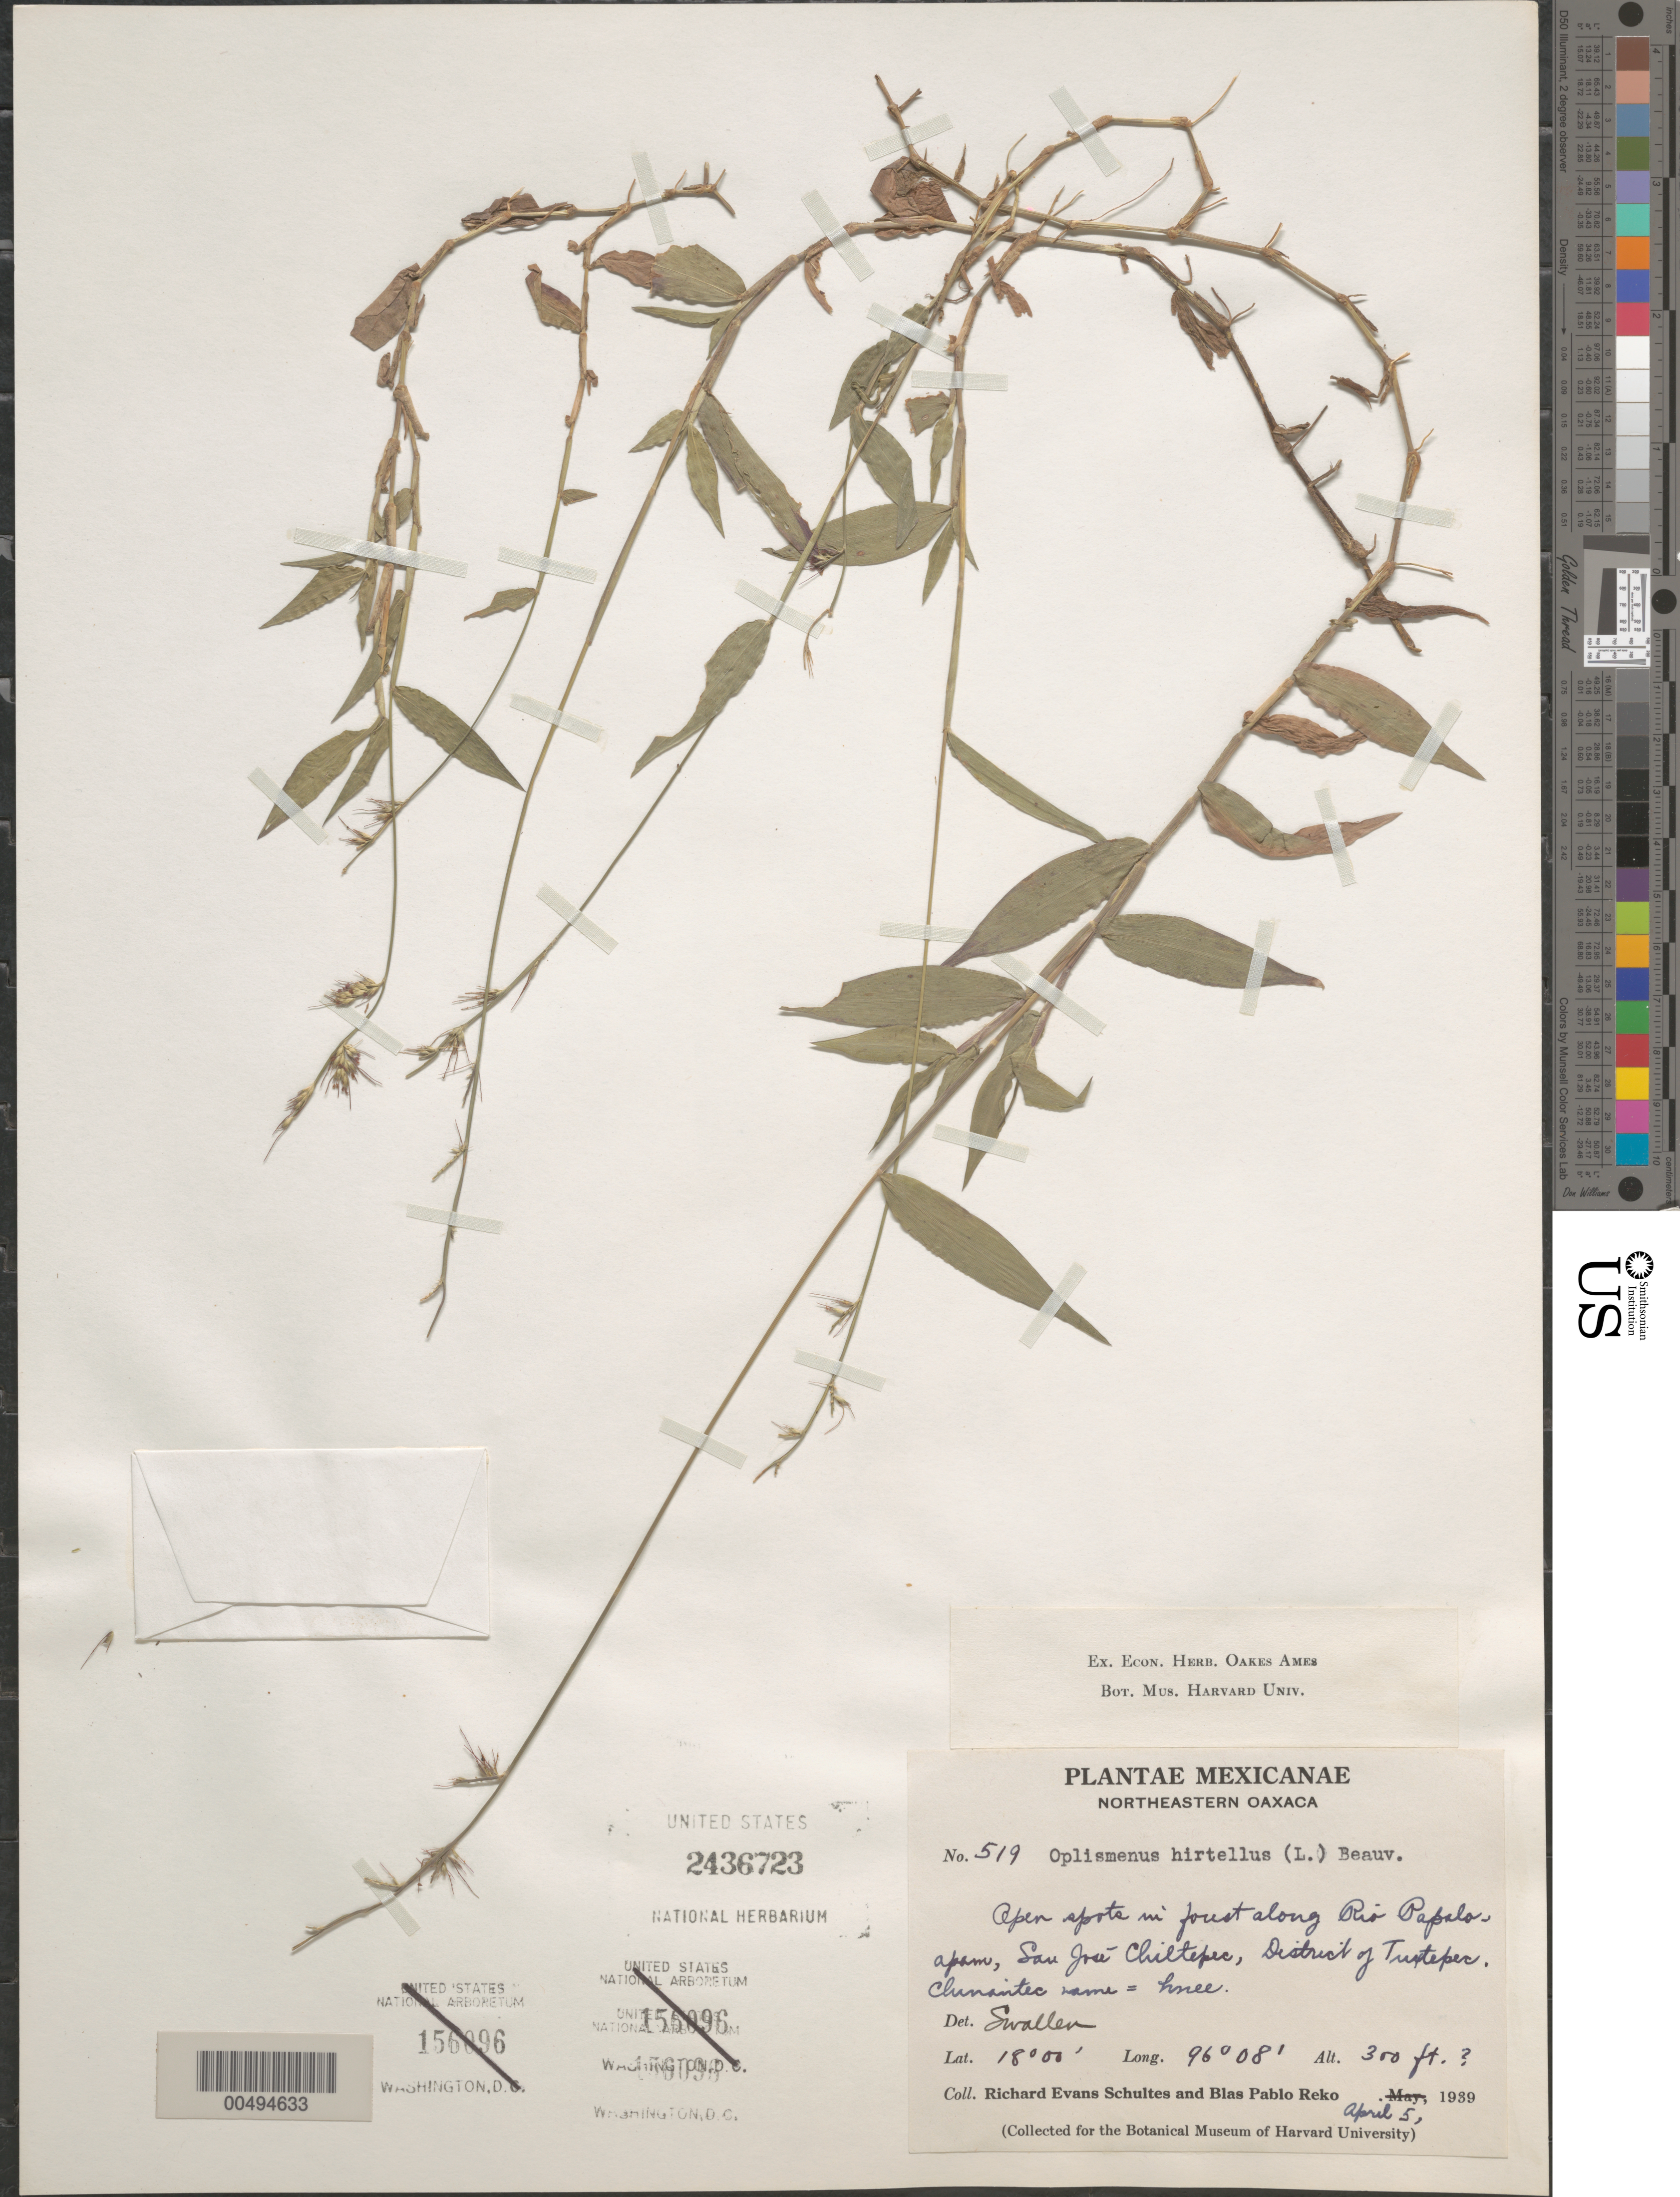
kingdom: Plantae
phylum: Tracheophyta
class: Liliopsida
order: Poales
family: Poaceae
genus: Oplismenus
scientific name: Oplismenus hirtellus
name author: (L.) P. Beauv.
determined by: Swallen, Jason R.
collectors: R. E. Schultes & B. P. Reko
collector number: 519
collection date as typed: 5 Apr 1939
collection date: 1939-04-05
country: Mexico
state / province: Oaxaca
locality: NE Oaxaca, along Rio Papaloapam, San JosŠ Chiltepec, Dist of Tuxtepec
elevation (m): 91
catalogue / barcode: US 2436723